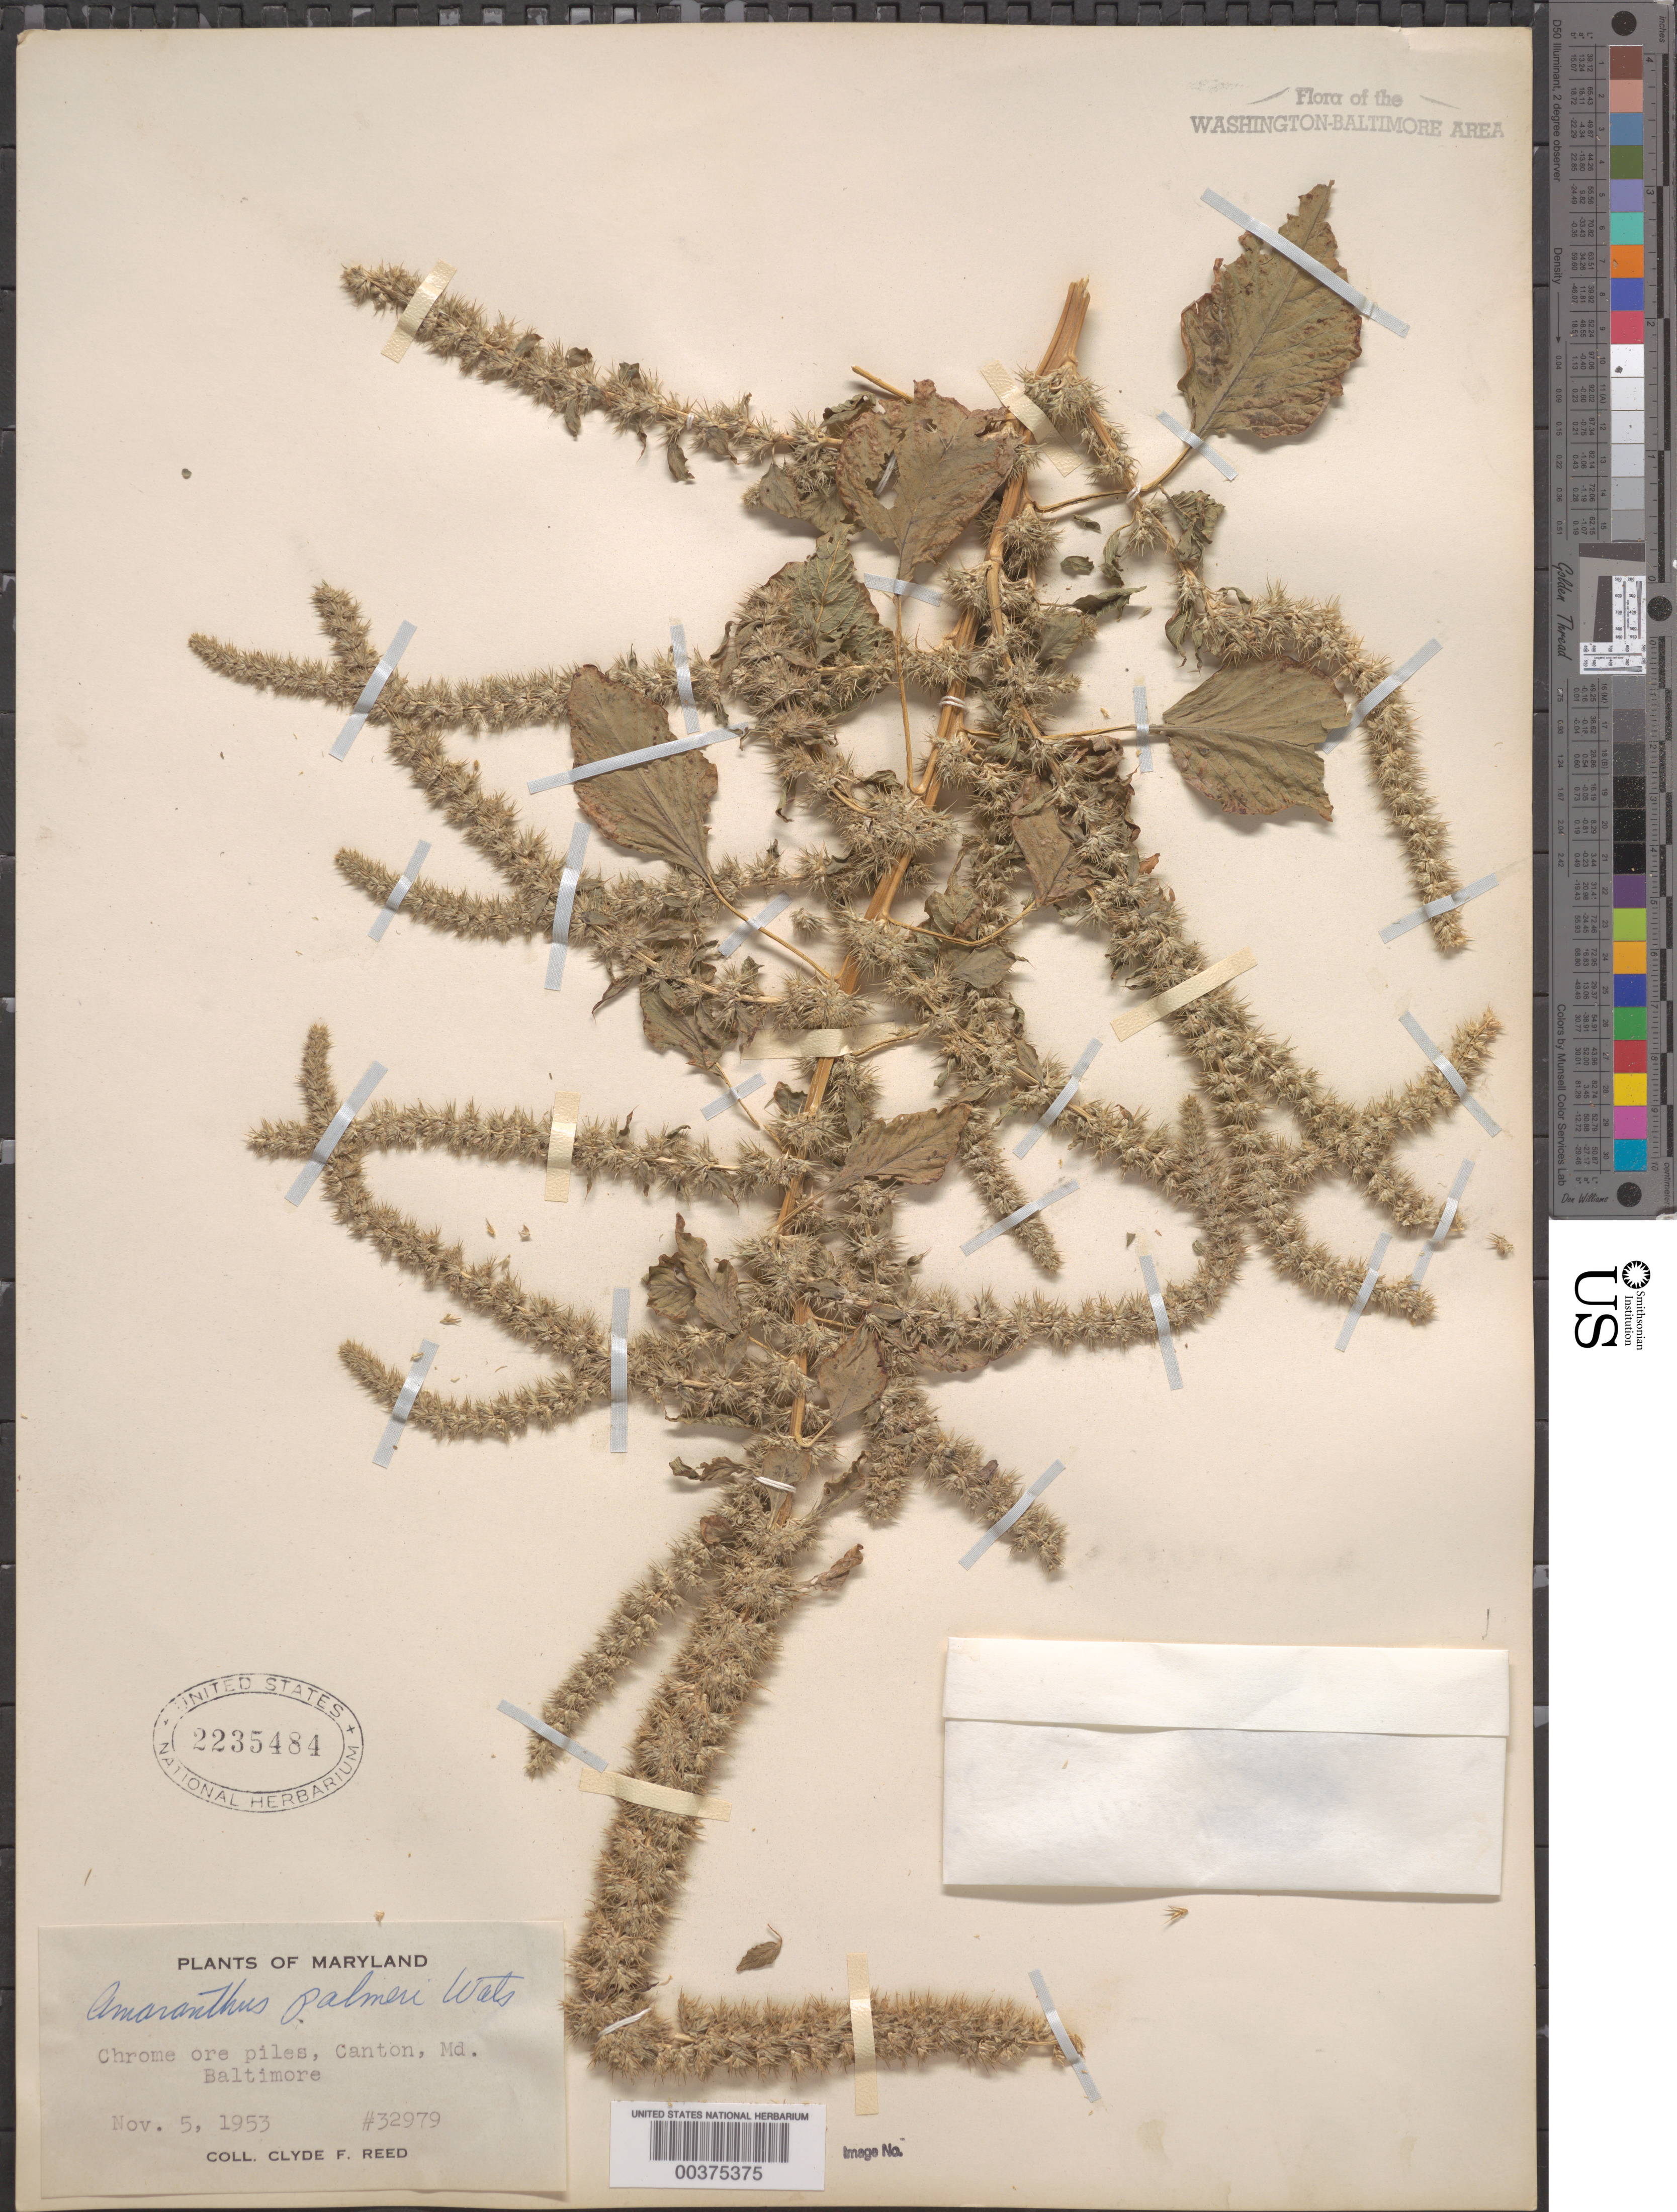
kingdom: Plantae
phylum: Tracheophyta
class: Magnoliopsida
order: Caryophyllales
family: Amaranthaceae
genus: Amaranthus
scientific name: Amaranthus palmeri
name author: S. Watson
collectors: C. F. Reed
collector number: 32979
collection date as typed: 05 Nov 1953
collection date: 1953-11-05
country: United States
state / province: Maryland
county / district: City of Baltimore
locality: Canton, Baltimore, chrome ore piles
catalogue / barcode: US 2235484